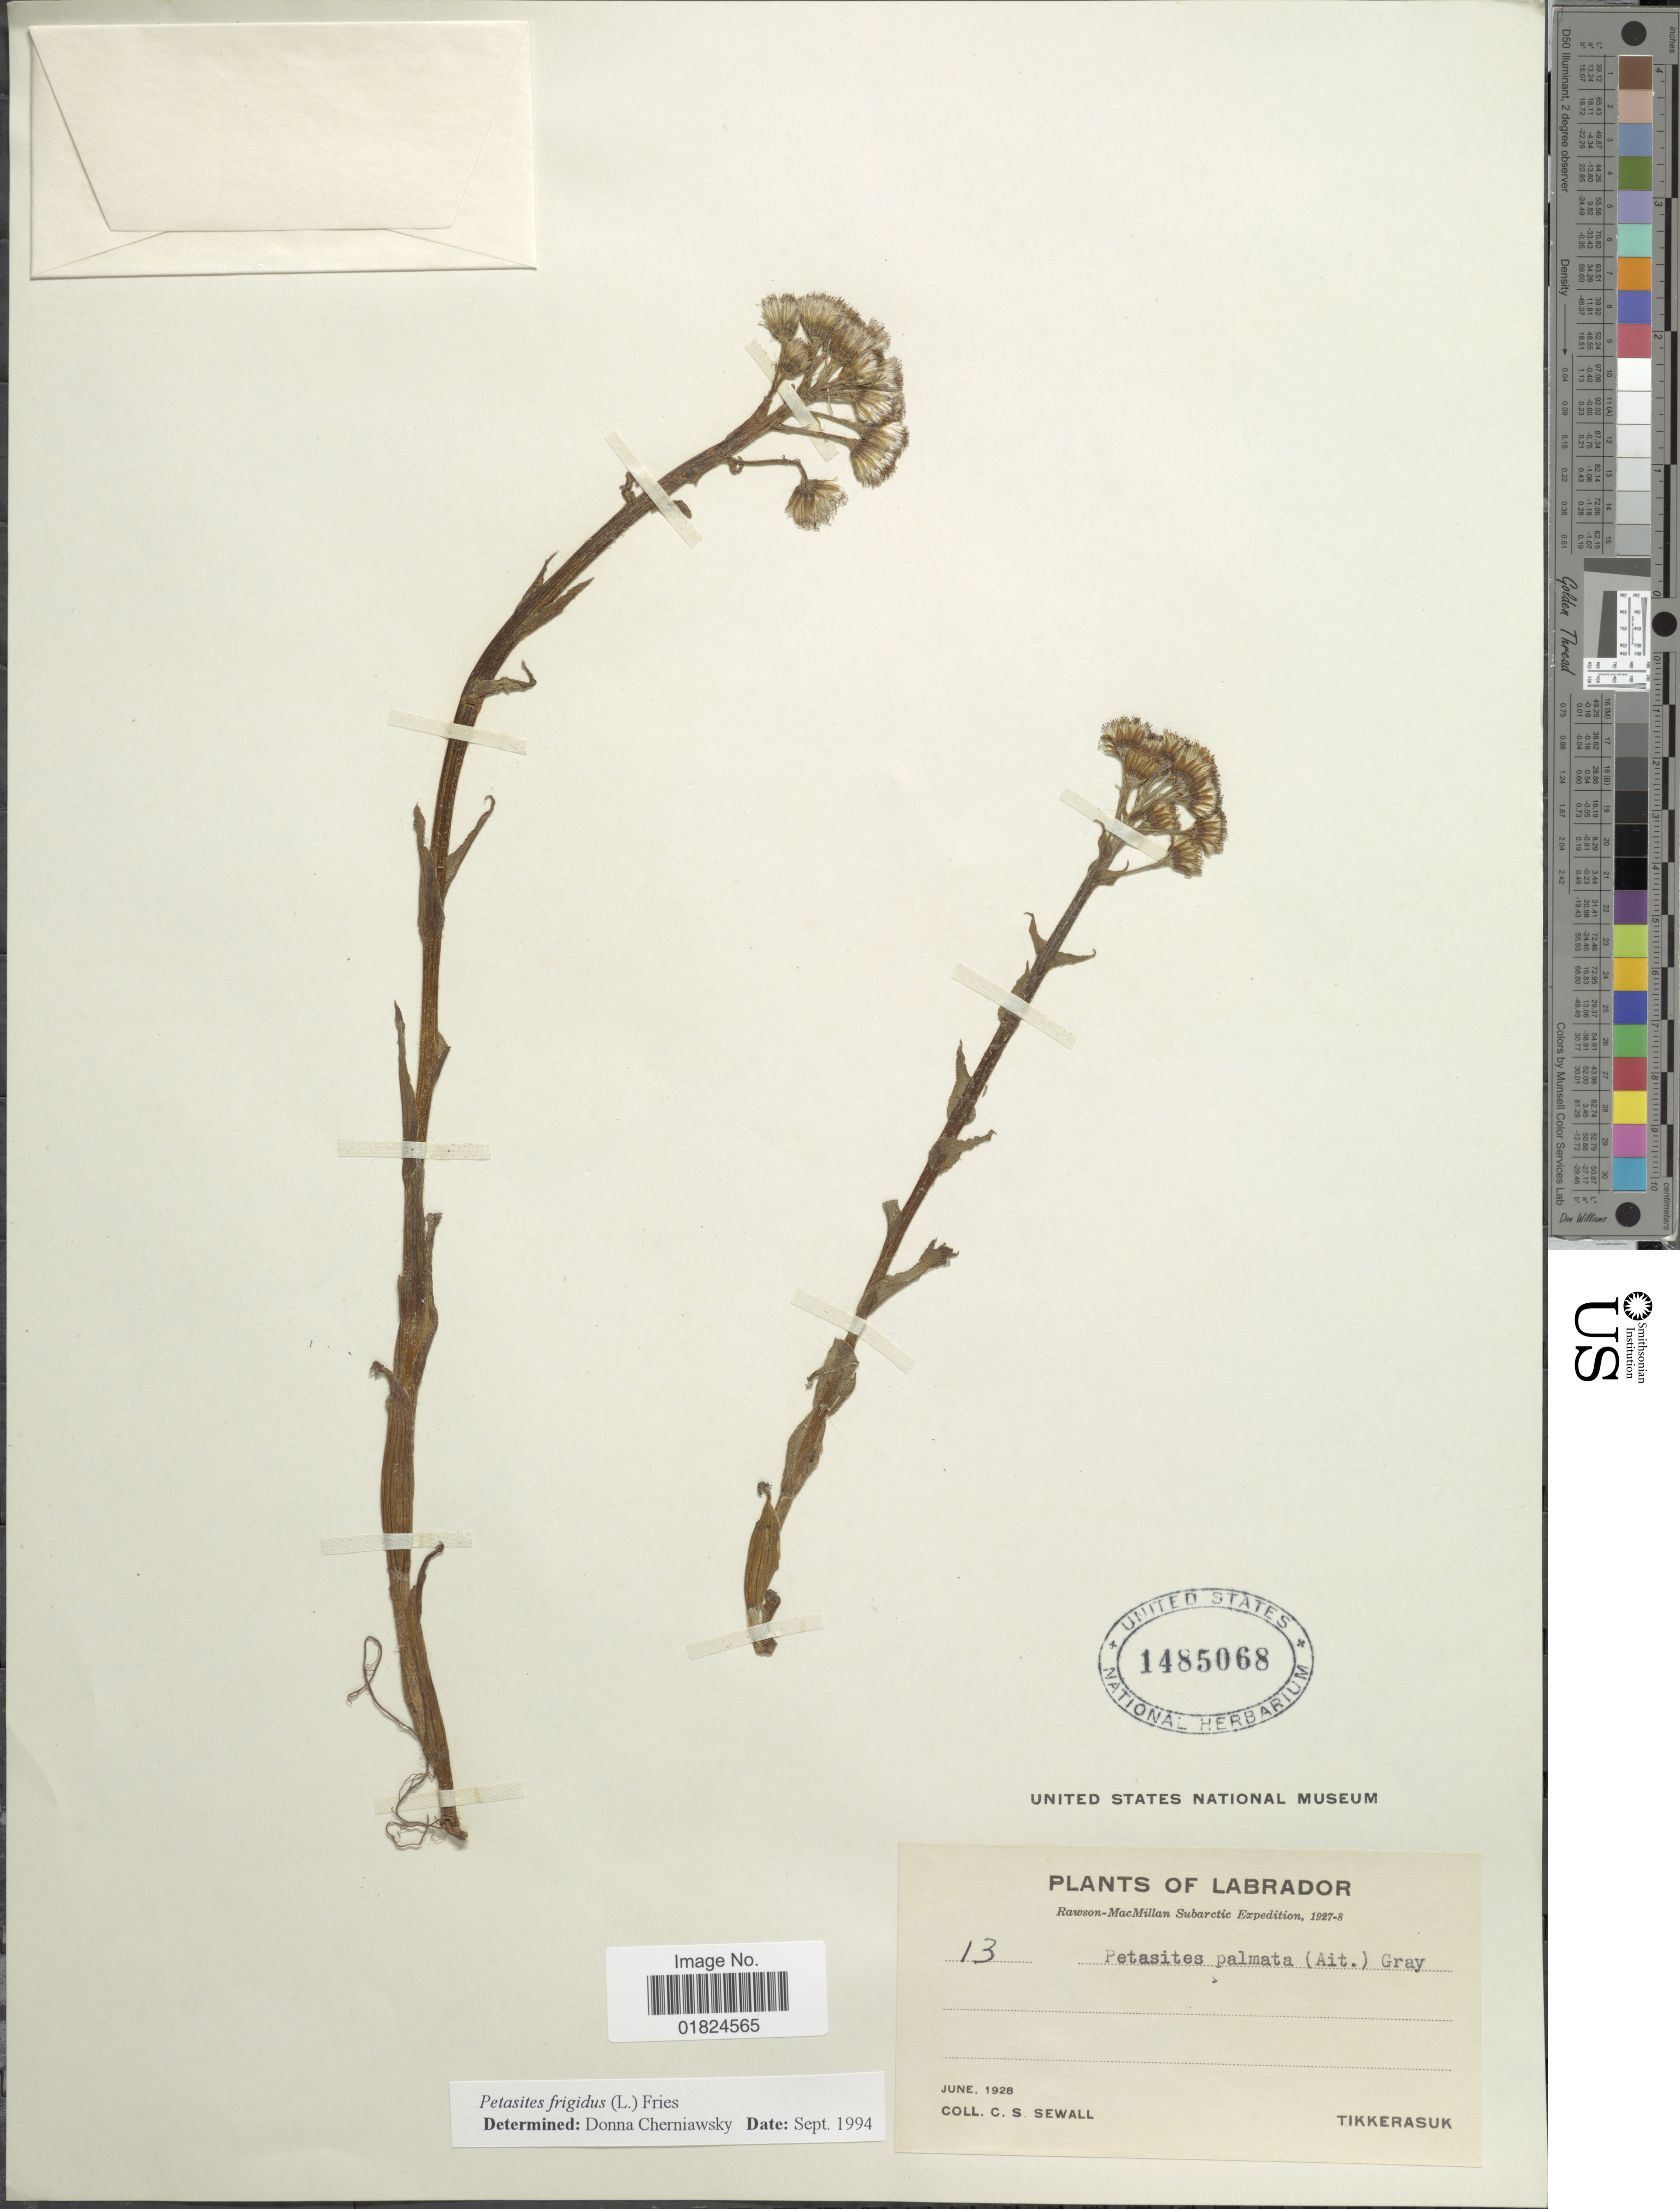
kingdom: Plantae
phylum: Tracheophyta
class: Magnoliopsida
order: Asterales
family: Asteraceae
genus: Petasites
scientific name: Petasites frigidus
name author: (L.) Fr.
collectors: C. Sewall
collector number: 13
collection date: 1928-06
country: Canada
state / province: Newfoundland and Labrador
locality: Labrador, Tikkerasuk.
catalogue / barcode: US 1485068